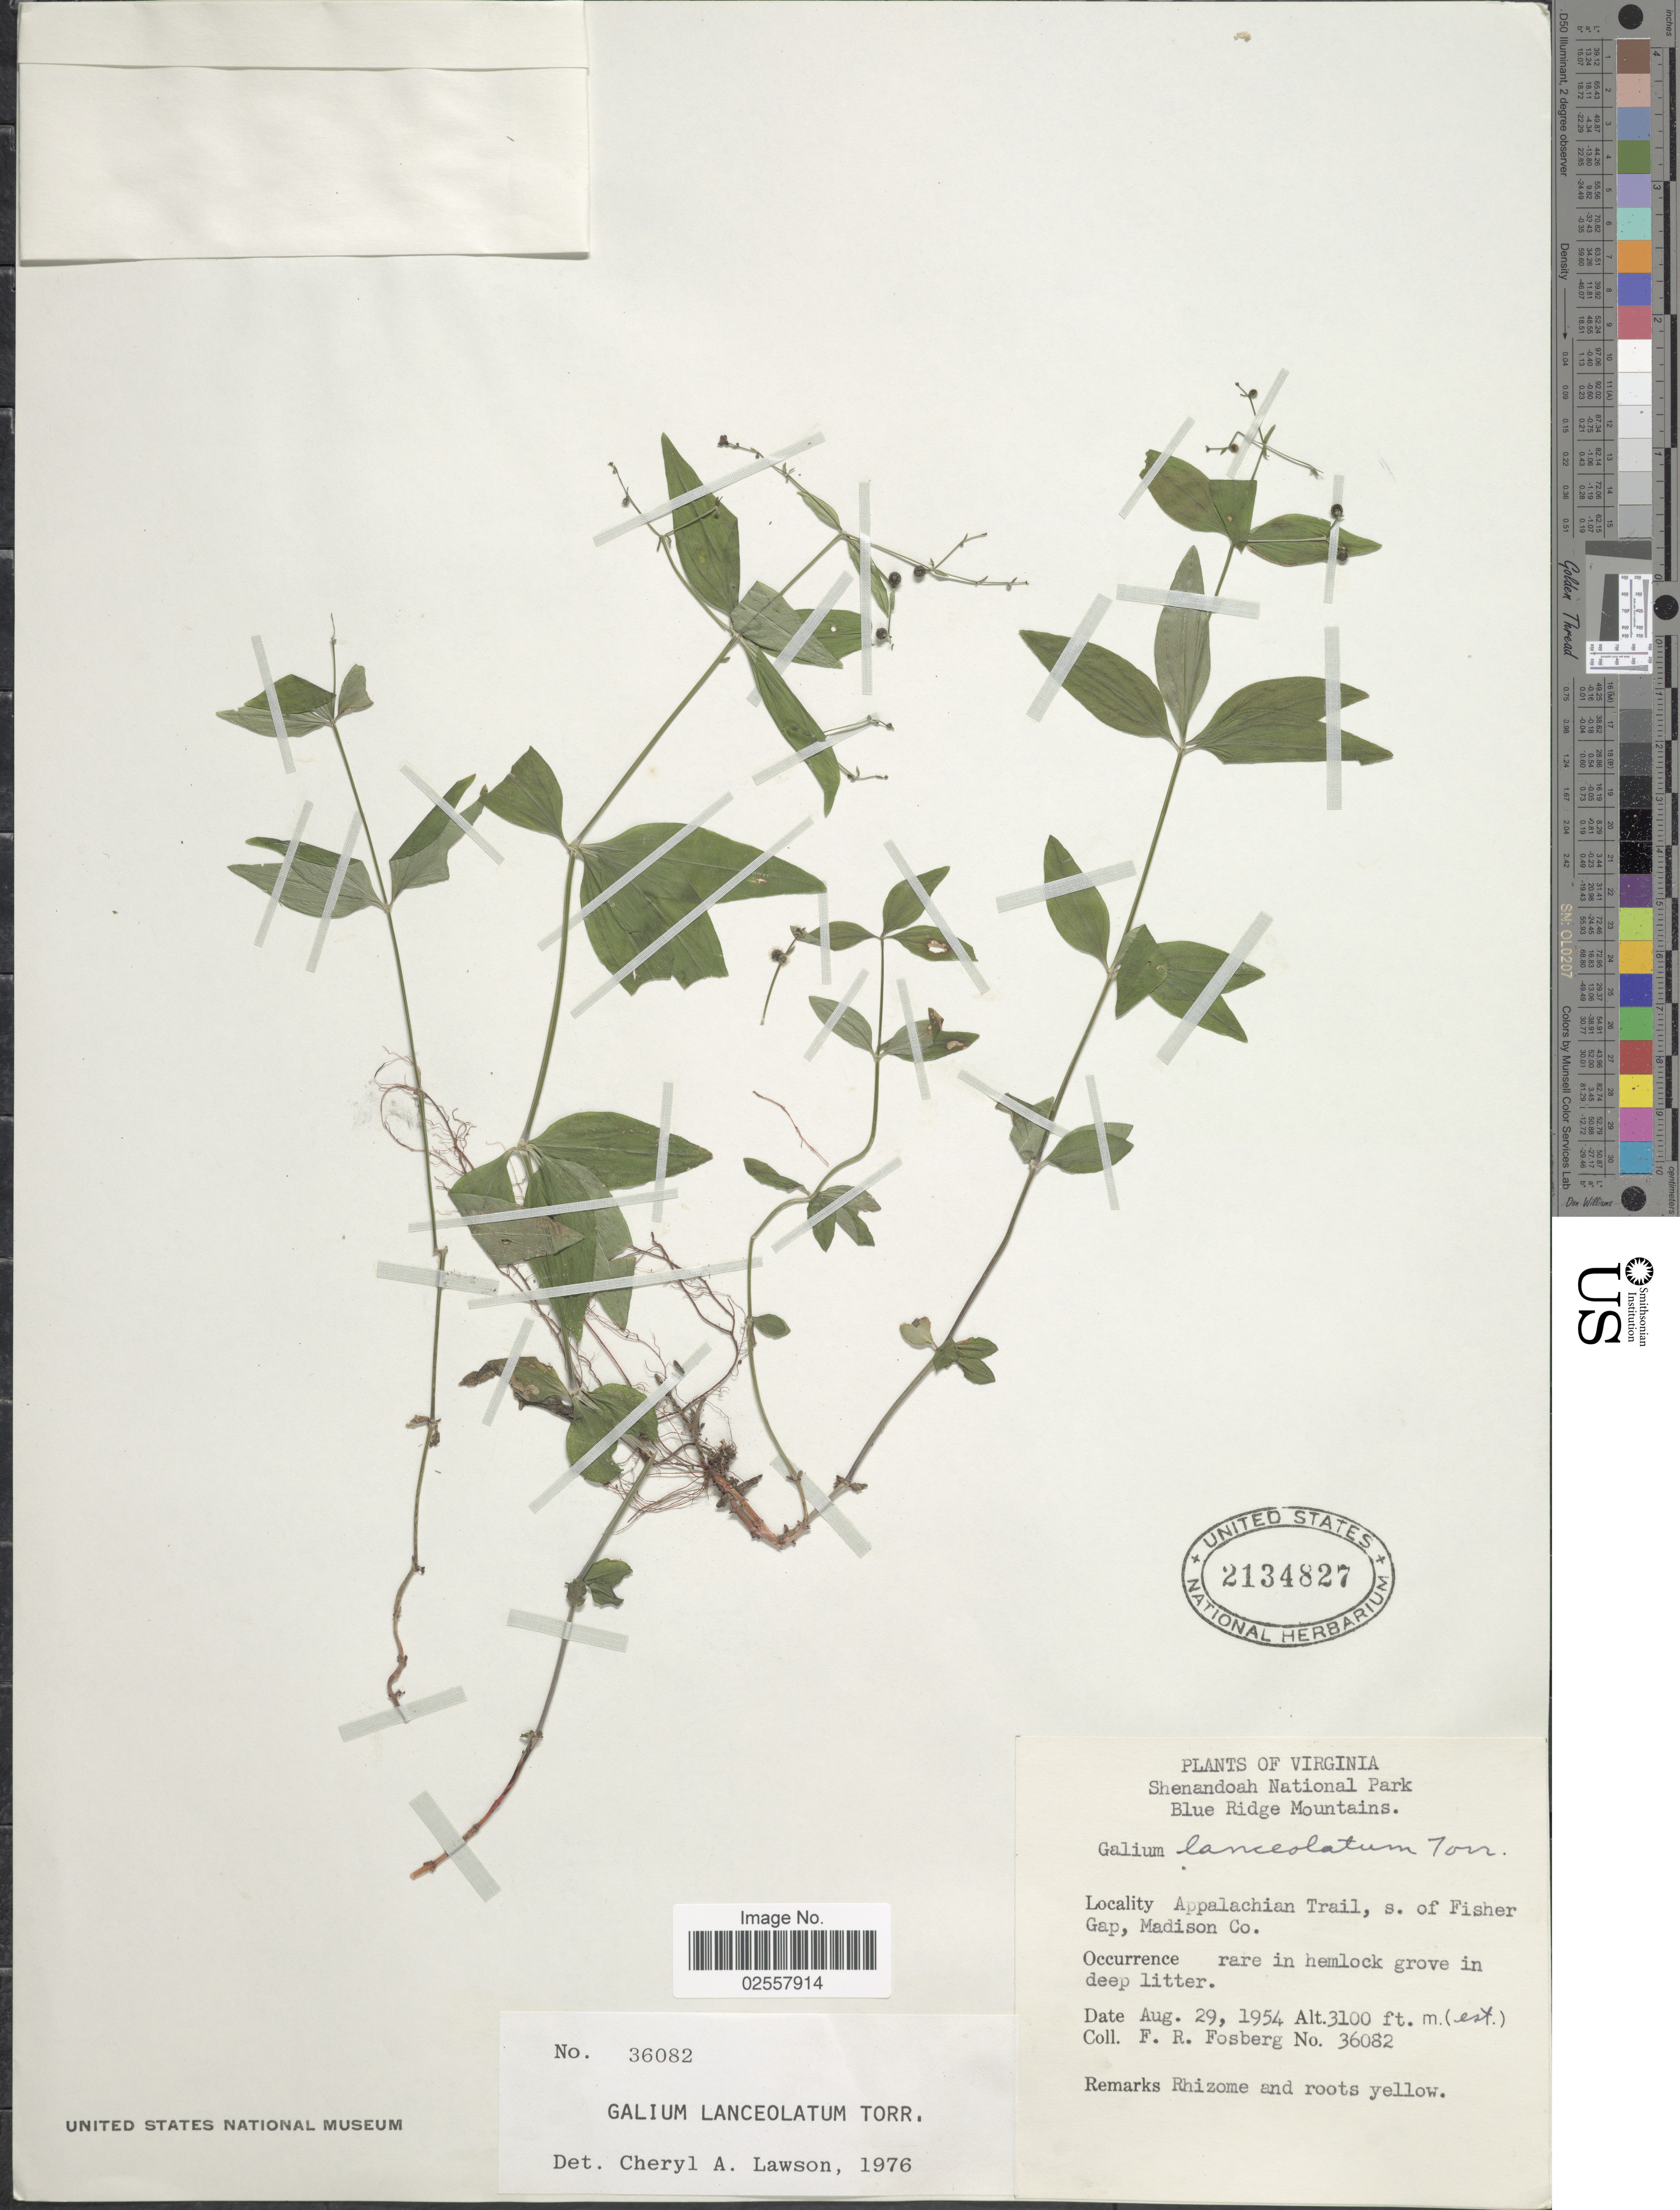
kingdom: Plantae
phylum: Tracheophyta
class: Magnoliopsida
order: Gentianales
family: Rubiaceae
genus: Galium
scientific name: Galium lanceolatum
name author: (Torr. & A. Gray) Torr.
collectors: F. R. Fosberg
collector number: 36082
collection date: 1954-08-29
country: United States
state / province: Virginia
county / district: Madison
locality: Shenandoah National Park, Blue Ridge Mountains, Appalachian Trail, s. of Fisher Gap, Madison Co.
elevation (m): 945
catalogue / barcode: US 2134827